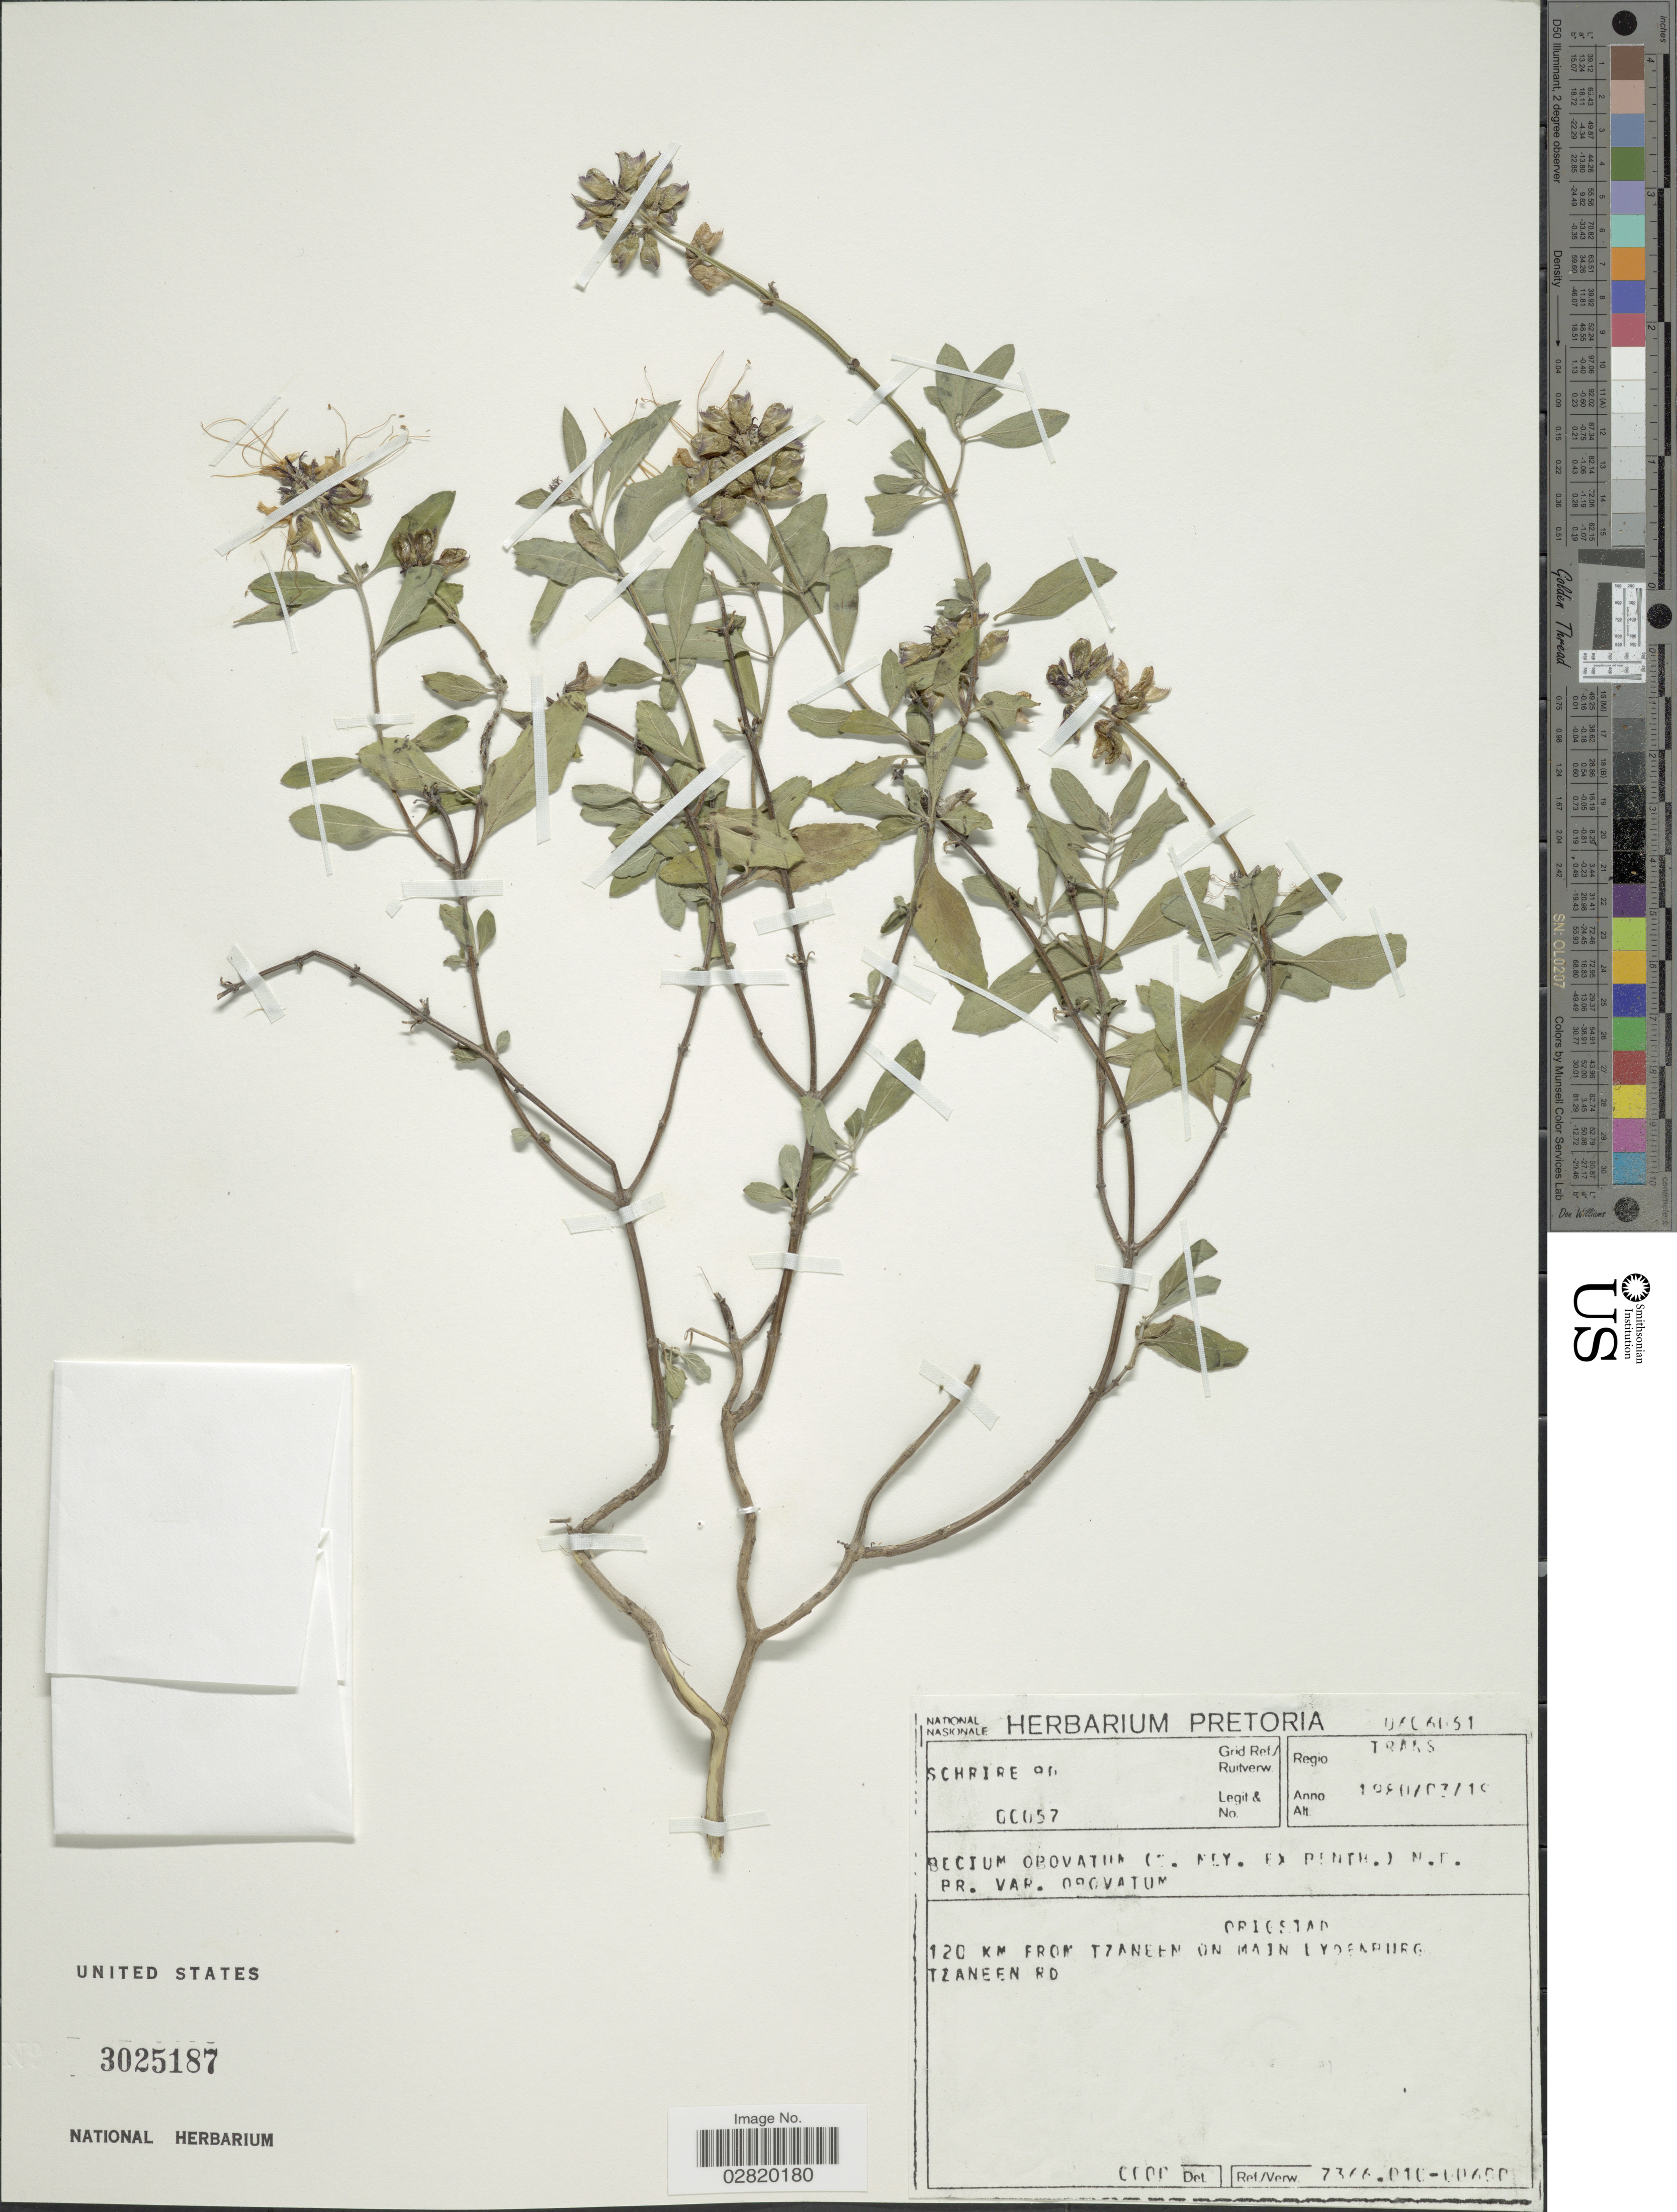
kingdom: Plantae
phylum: Tracheophyta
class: Magnoliopsida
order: Lamiales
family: Lamiaceae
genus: Becium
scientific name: Becium obovatum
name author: (E. Mey. ex Benth.) N.E. Br.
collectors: B. Schrire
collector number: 00057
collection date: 1980-07-18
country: South Africa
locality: Regio Trans, Origstad, 120 Km from Tzaneen on Main Lydenburg, Tzaneen RD.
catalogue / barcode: US 3025187